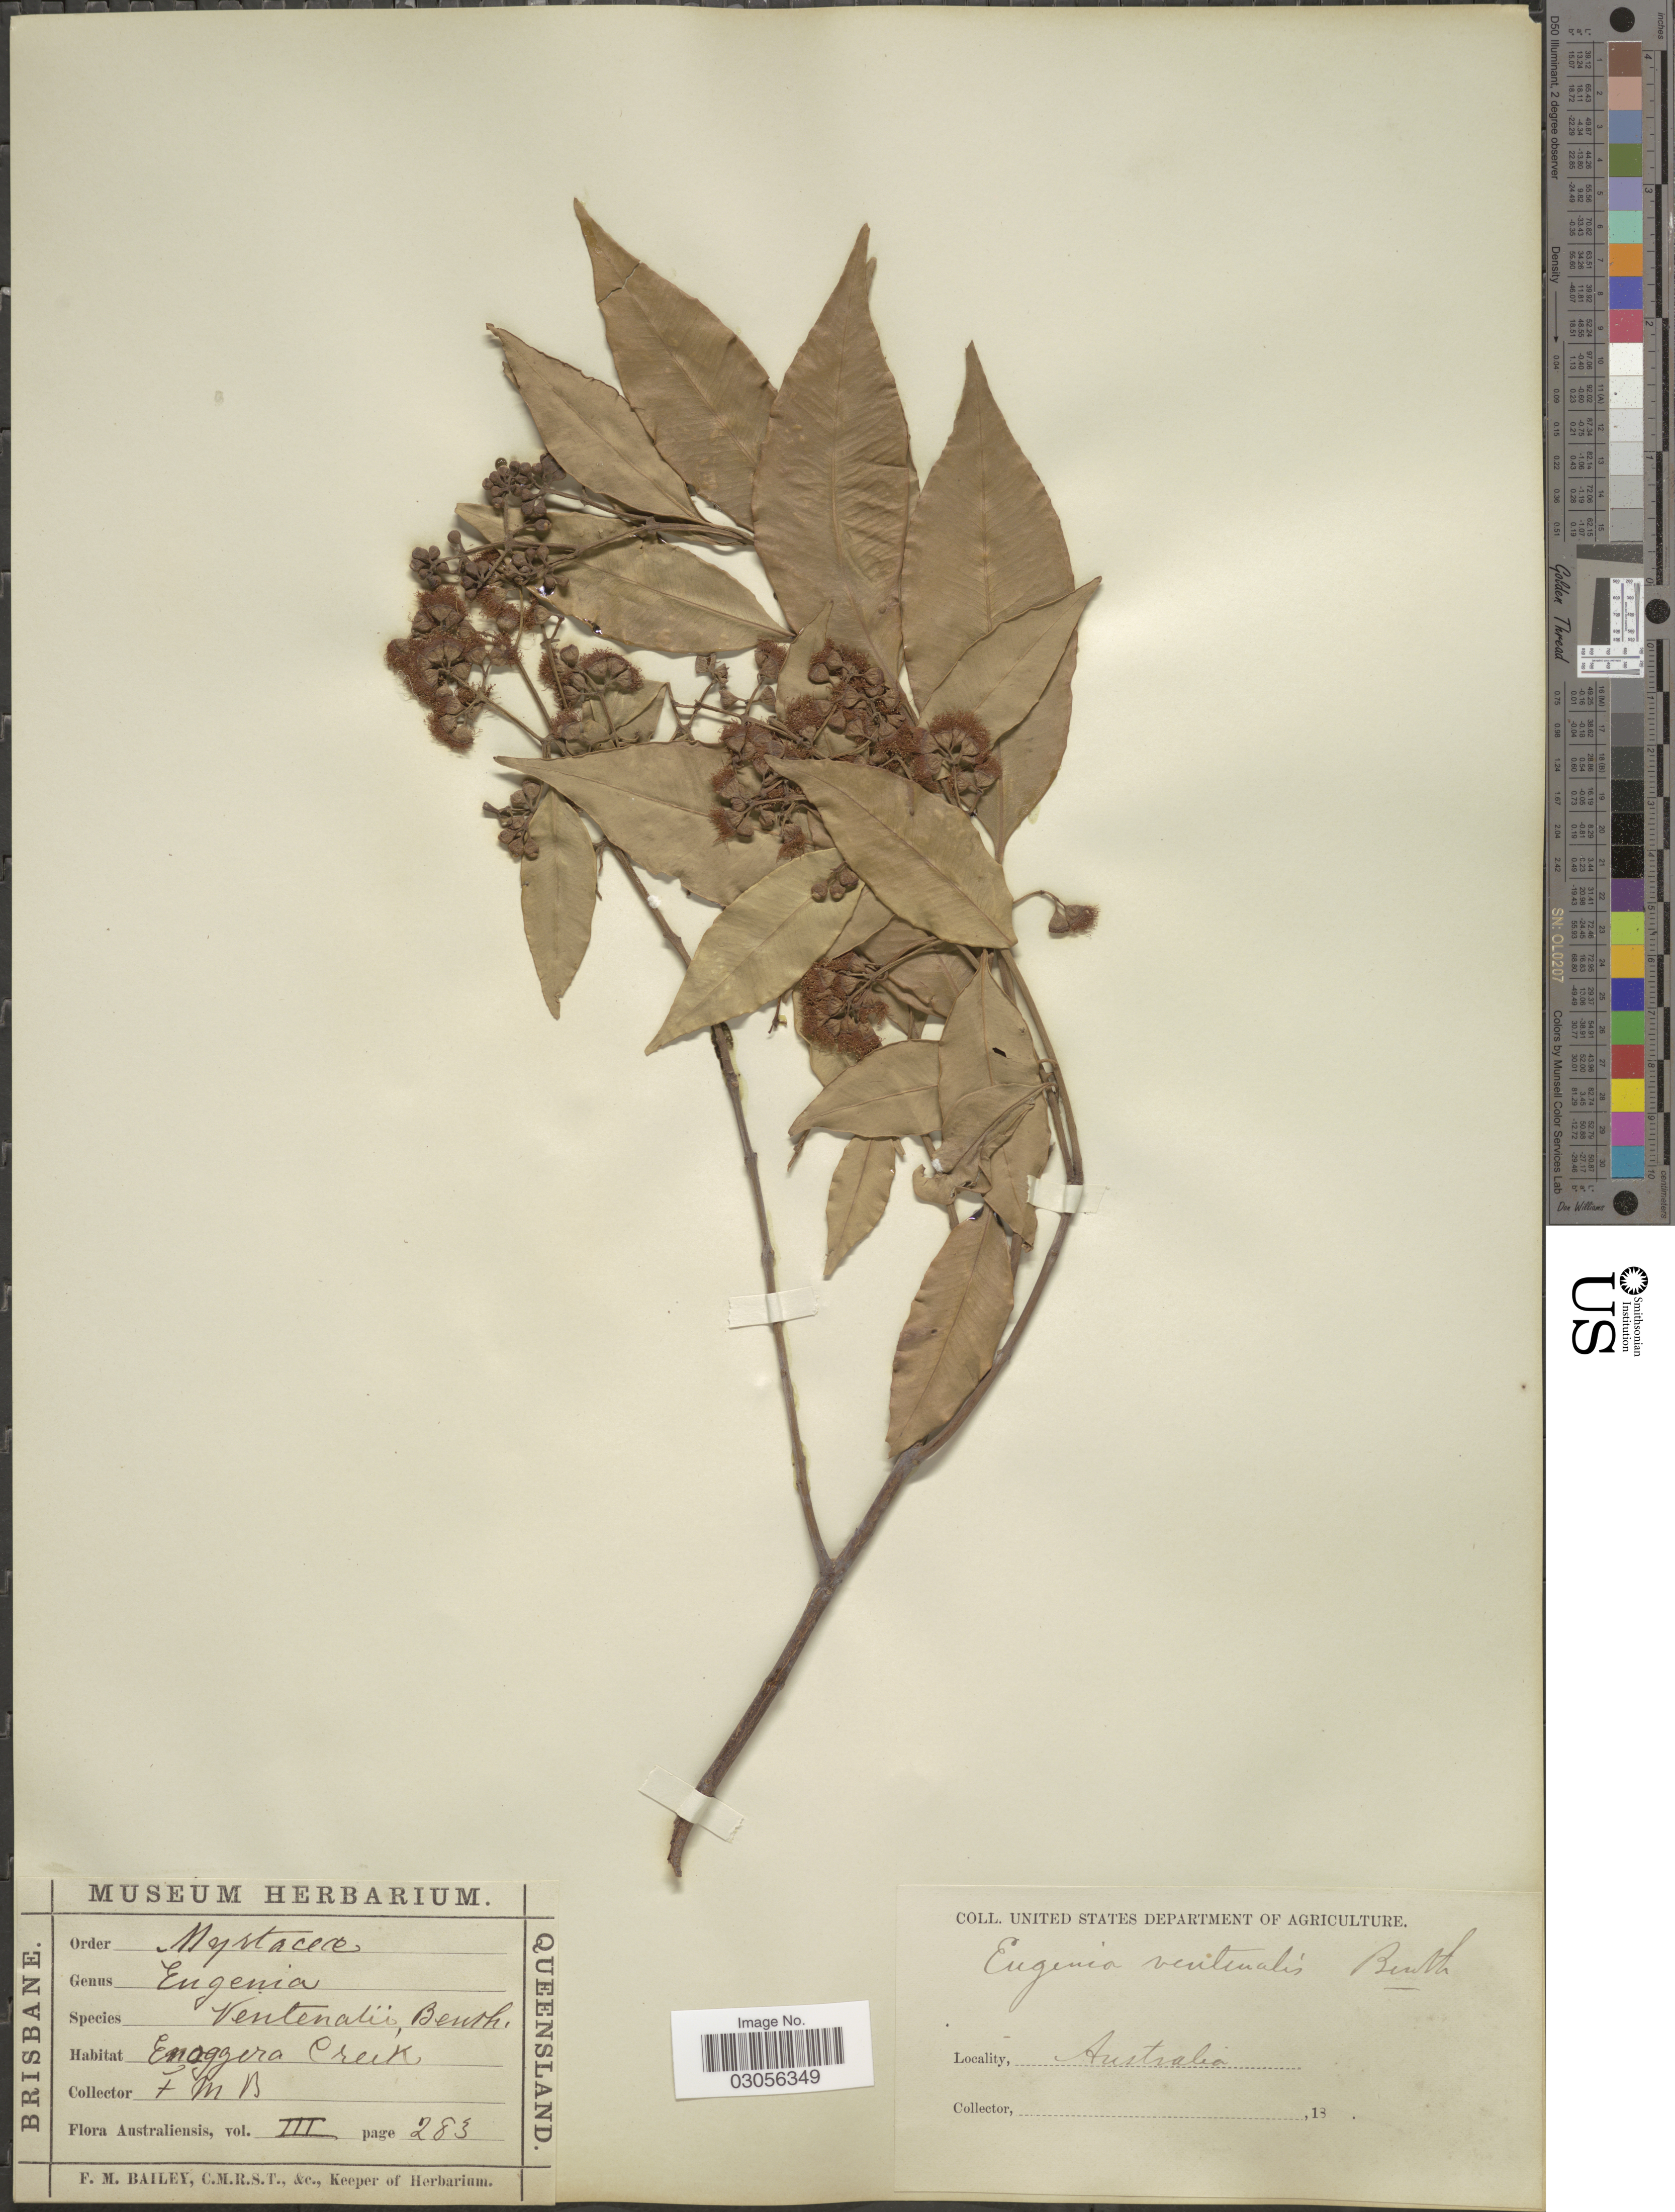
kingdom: Plantae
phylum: Tracheophyta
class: Magnoliopsida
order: Myrtales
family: Myrtaceae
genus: Syzygium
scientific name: Syzygium floribundum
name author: F. Muell.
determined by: Strong, Mark T., (BOT), Smithsonian Institution - National Museum of Natural History (UNITED STATES)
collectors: F. M. B.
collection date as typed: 18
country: Australia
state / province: Queensland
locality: Enoggera Creek.